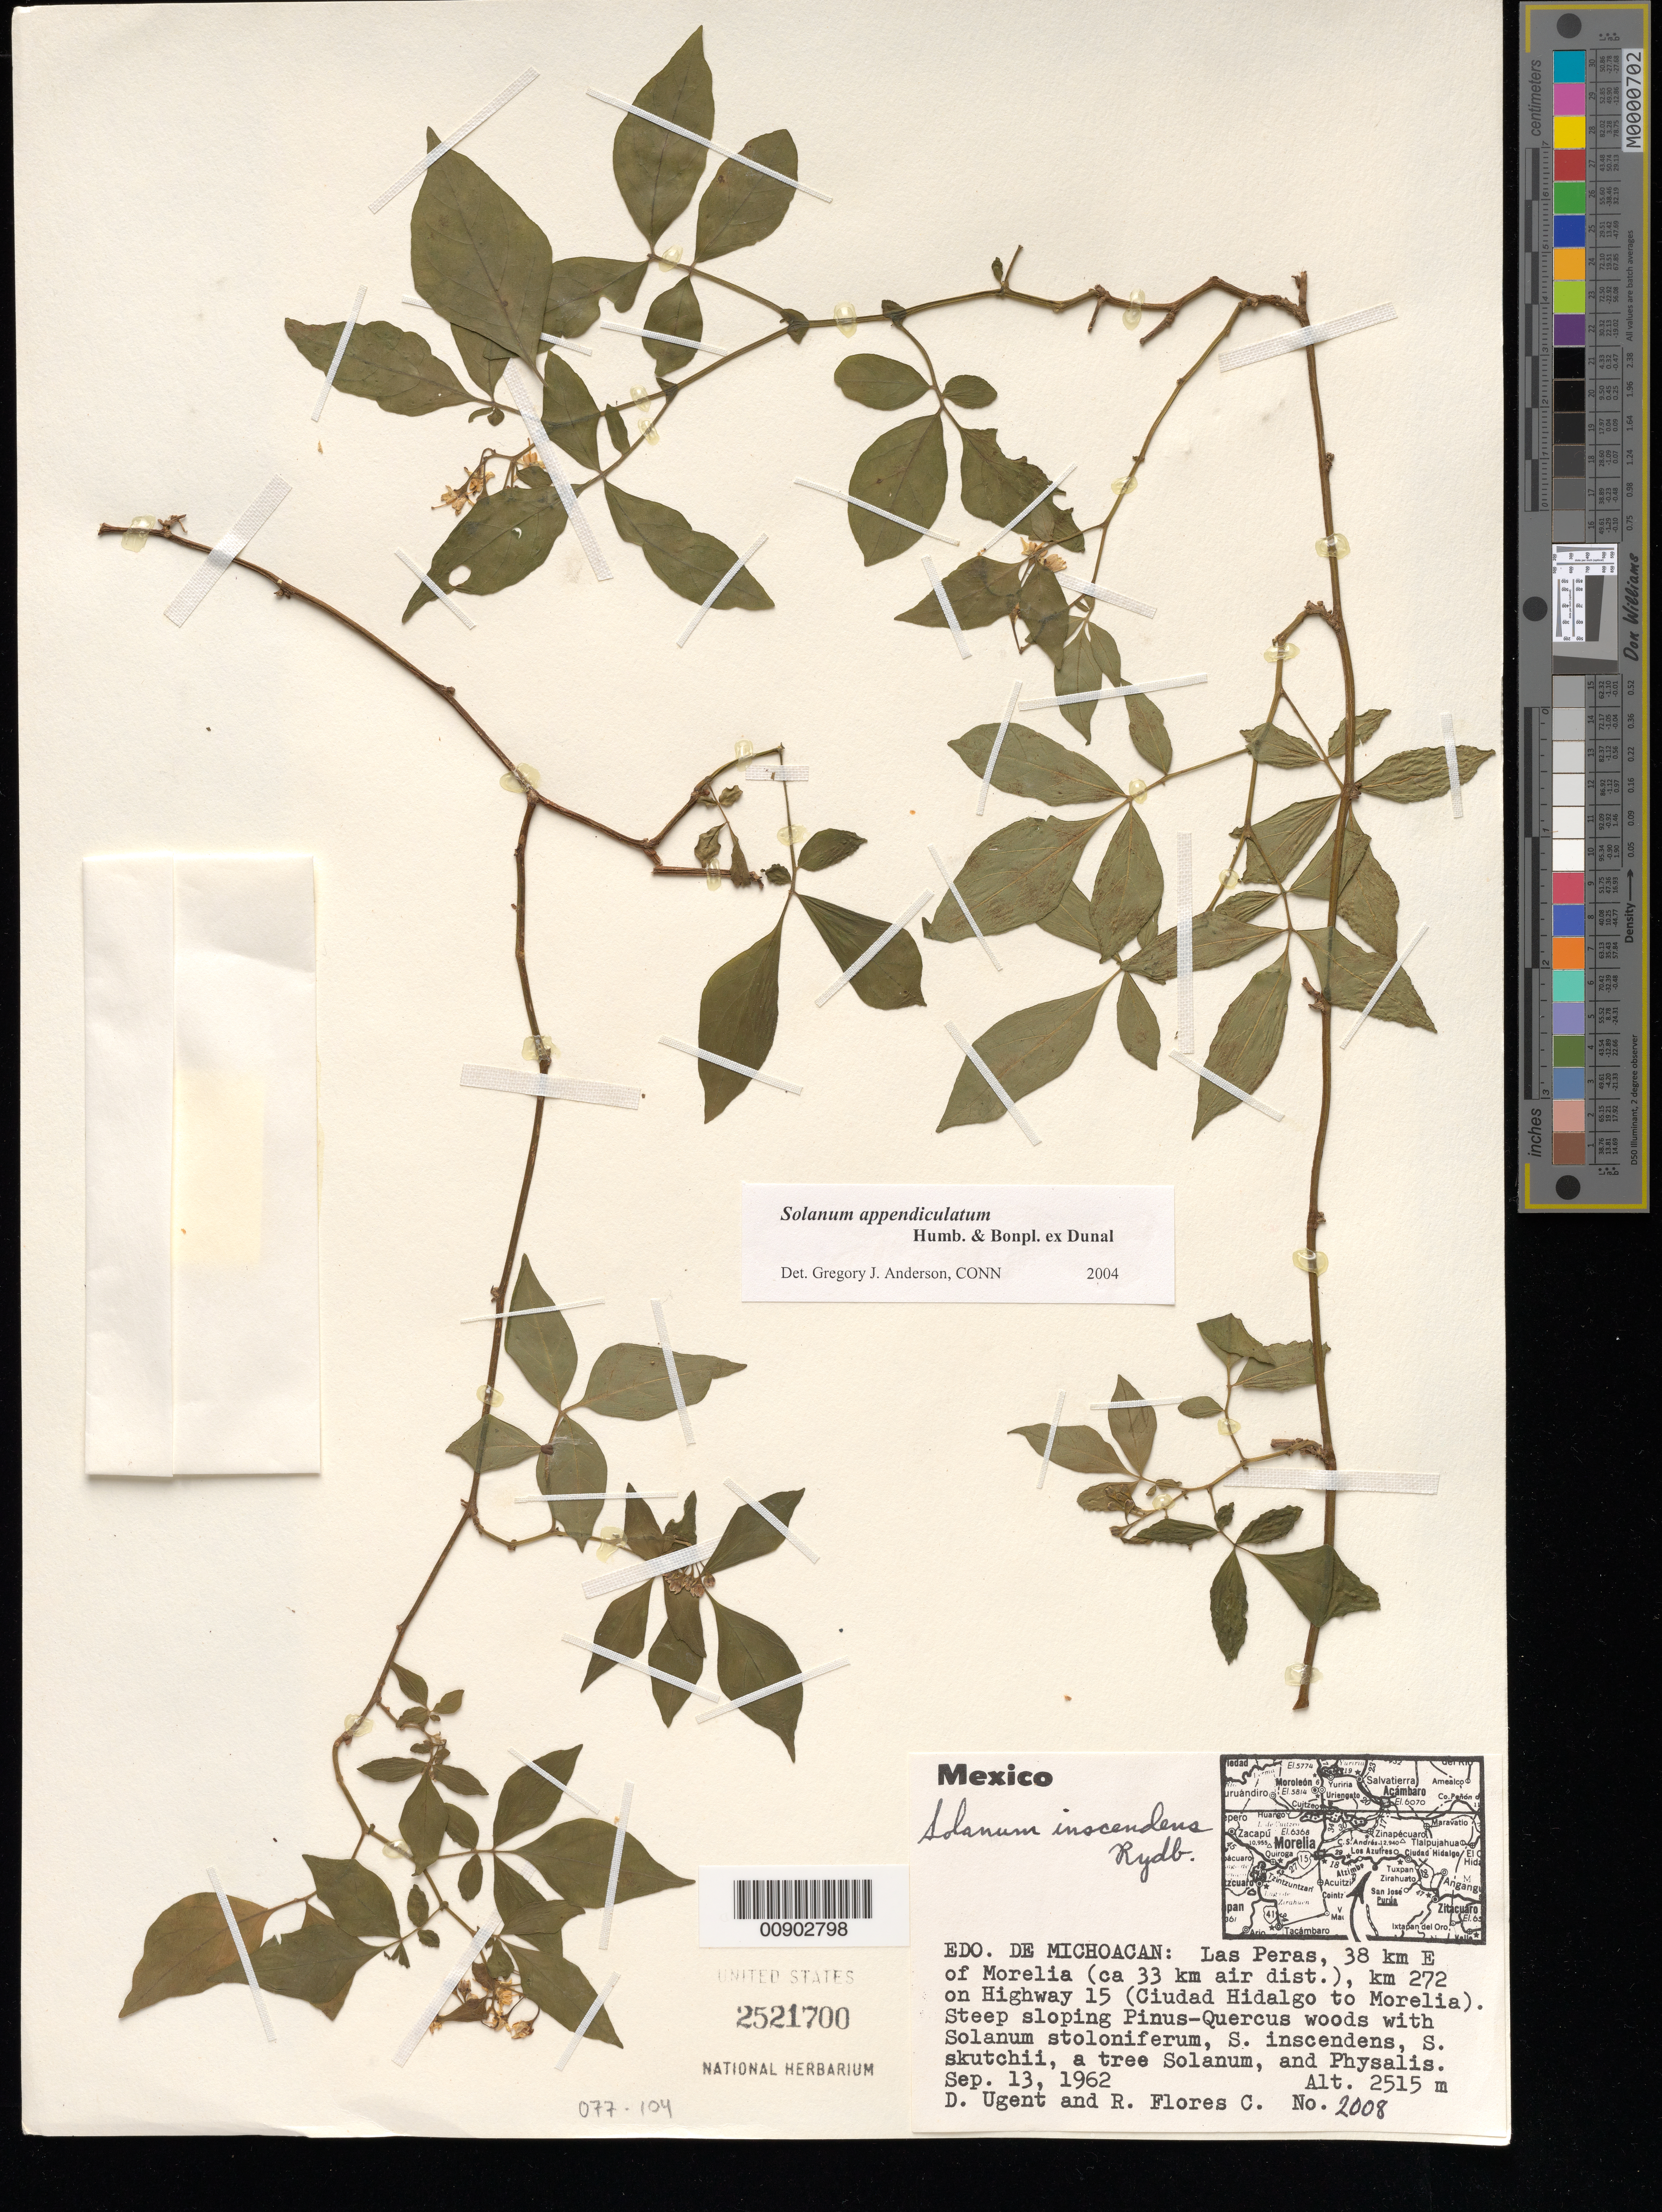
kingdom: Plantae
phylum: Tracheophyta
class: Magnoliopsida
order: Solanales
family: Solanaceae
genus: Solanum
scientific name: Solanum appendiculatum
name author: Humb. & Bonpl. ex Dunal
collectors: D. Ugent & R. Flores-C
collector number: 2008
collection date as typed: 13 Sep 1962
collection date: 1962-09-13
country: Mexico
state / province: Michoacán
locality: Las Peras, 38 km E of Morelia (ca. 33 km air dist.), km 272 on Highway 15 (Ciudad Hidalgo to Morelia), Michoacán.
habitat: Steep sloping Pinus-Quercus woods with Solanum stoloniferum, S. inscendens, S. skutchii, a tree Solanum, and Physalis.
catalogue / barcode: US 2521700